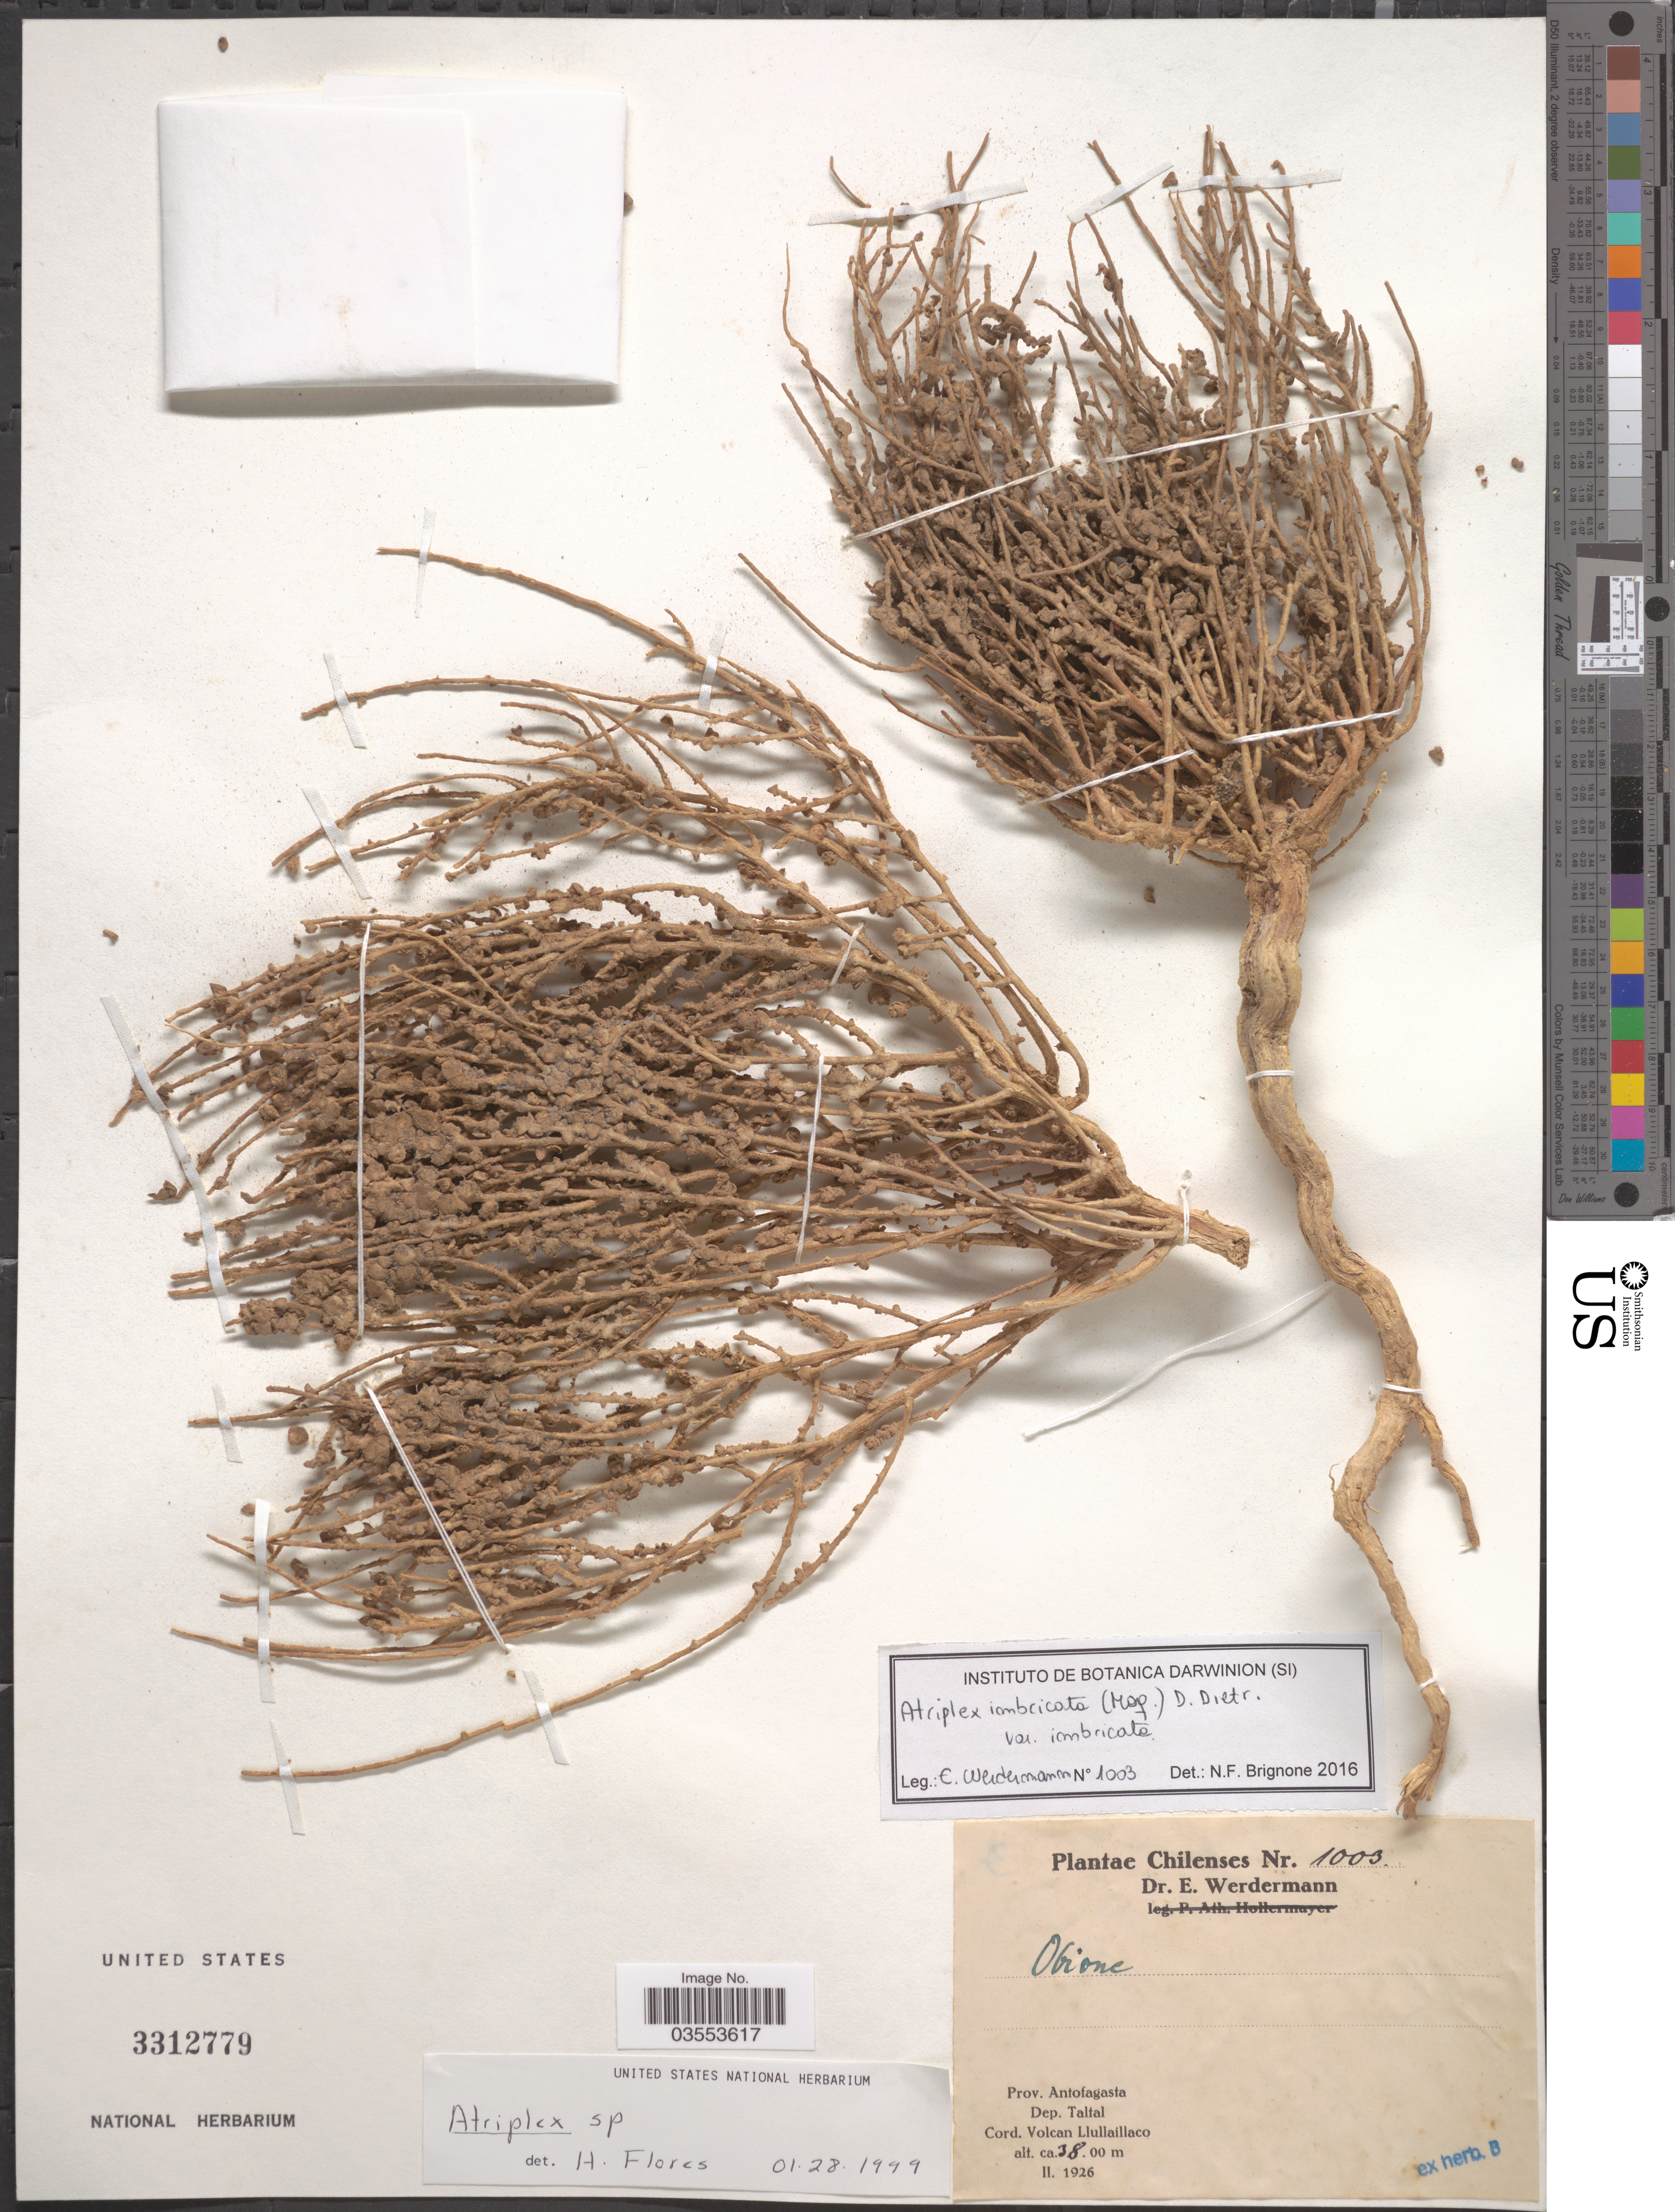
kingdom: Plantae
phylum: Tracheophyta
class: Magnoliopsida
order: Caryophyllales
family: Amaranthaceae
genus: Atriplex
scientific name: Atriplex sp.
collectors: E. Werdermann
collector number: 1003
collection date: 1926-02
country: Chile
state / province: Antofagasta (II)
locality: Prov. Antofagasta. Dep. Taltal. Cord. Volcan Llullaillaco.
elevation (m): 3800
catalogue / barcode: US 3312779